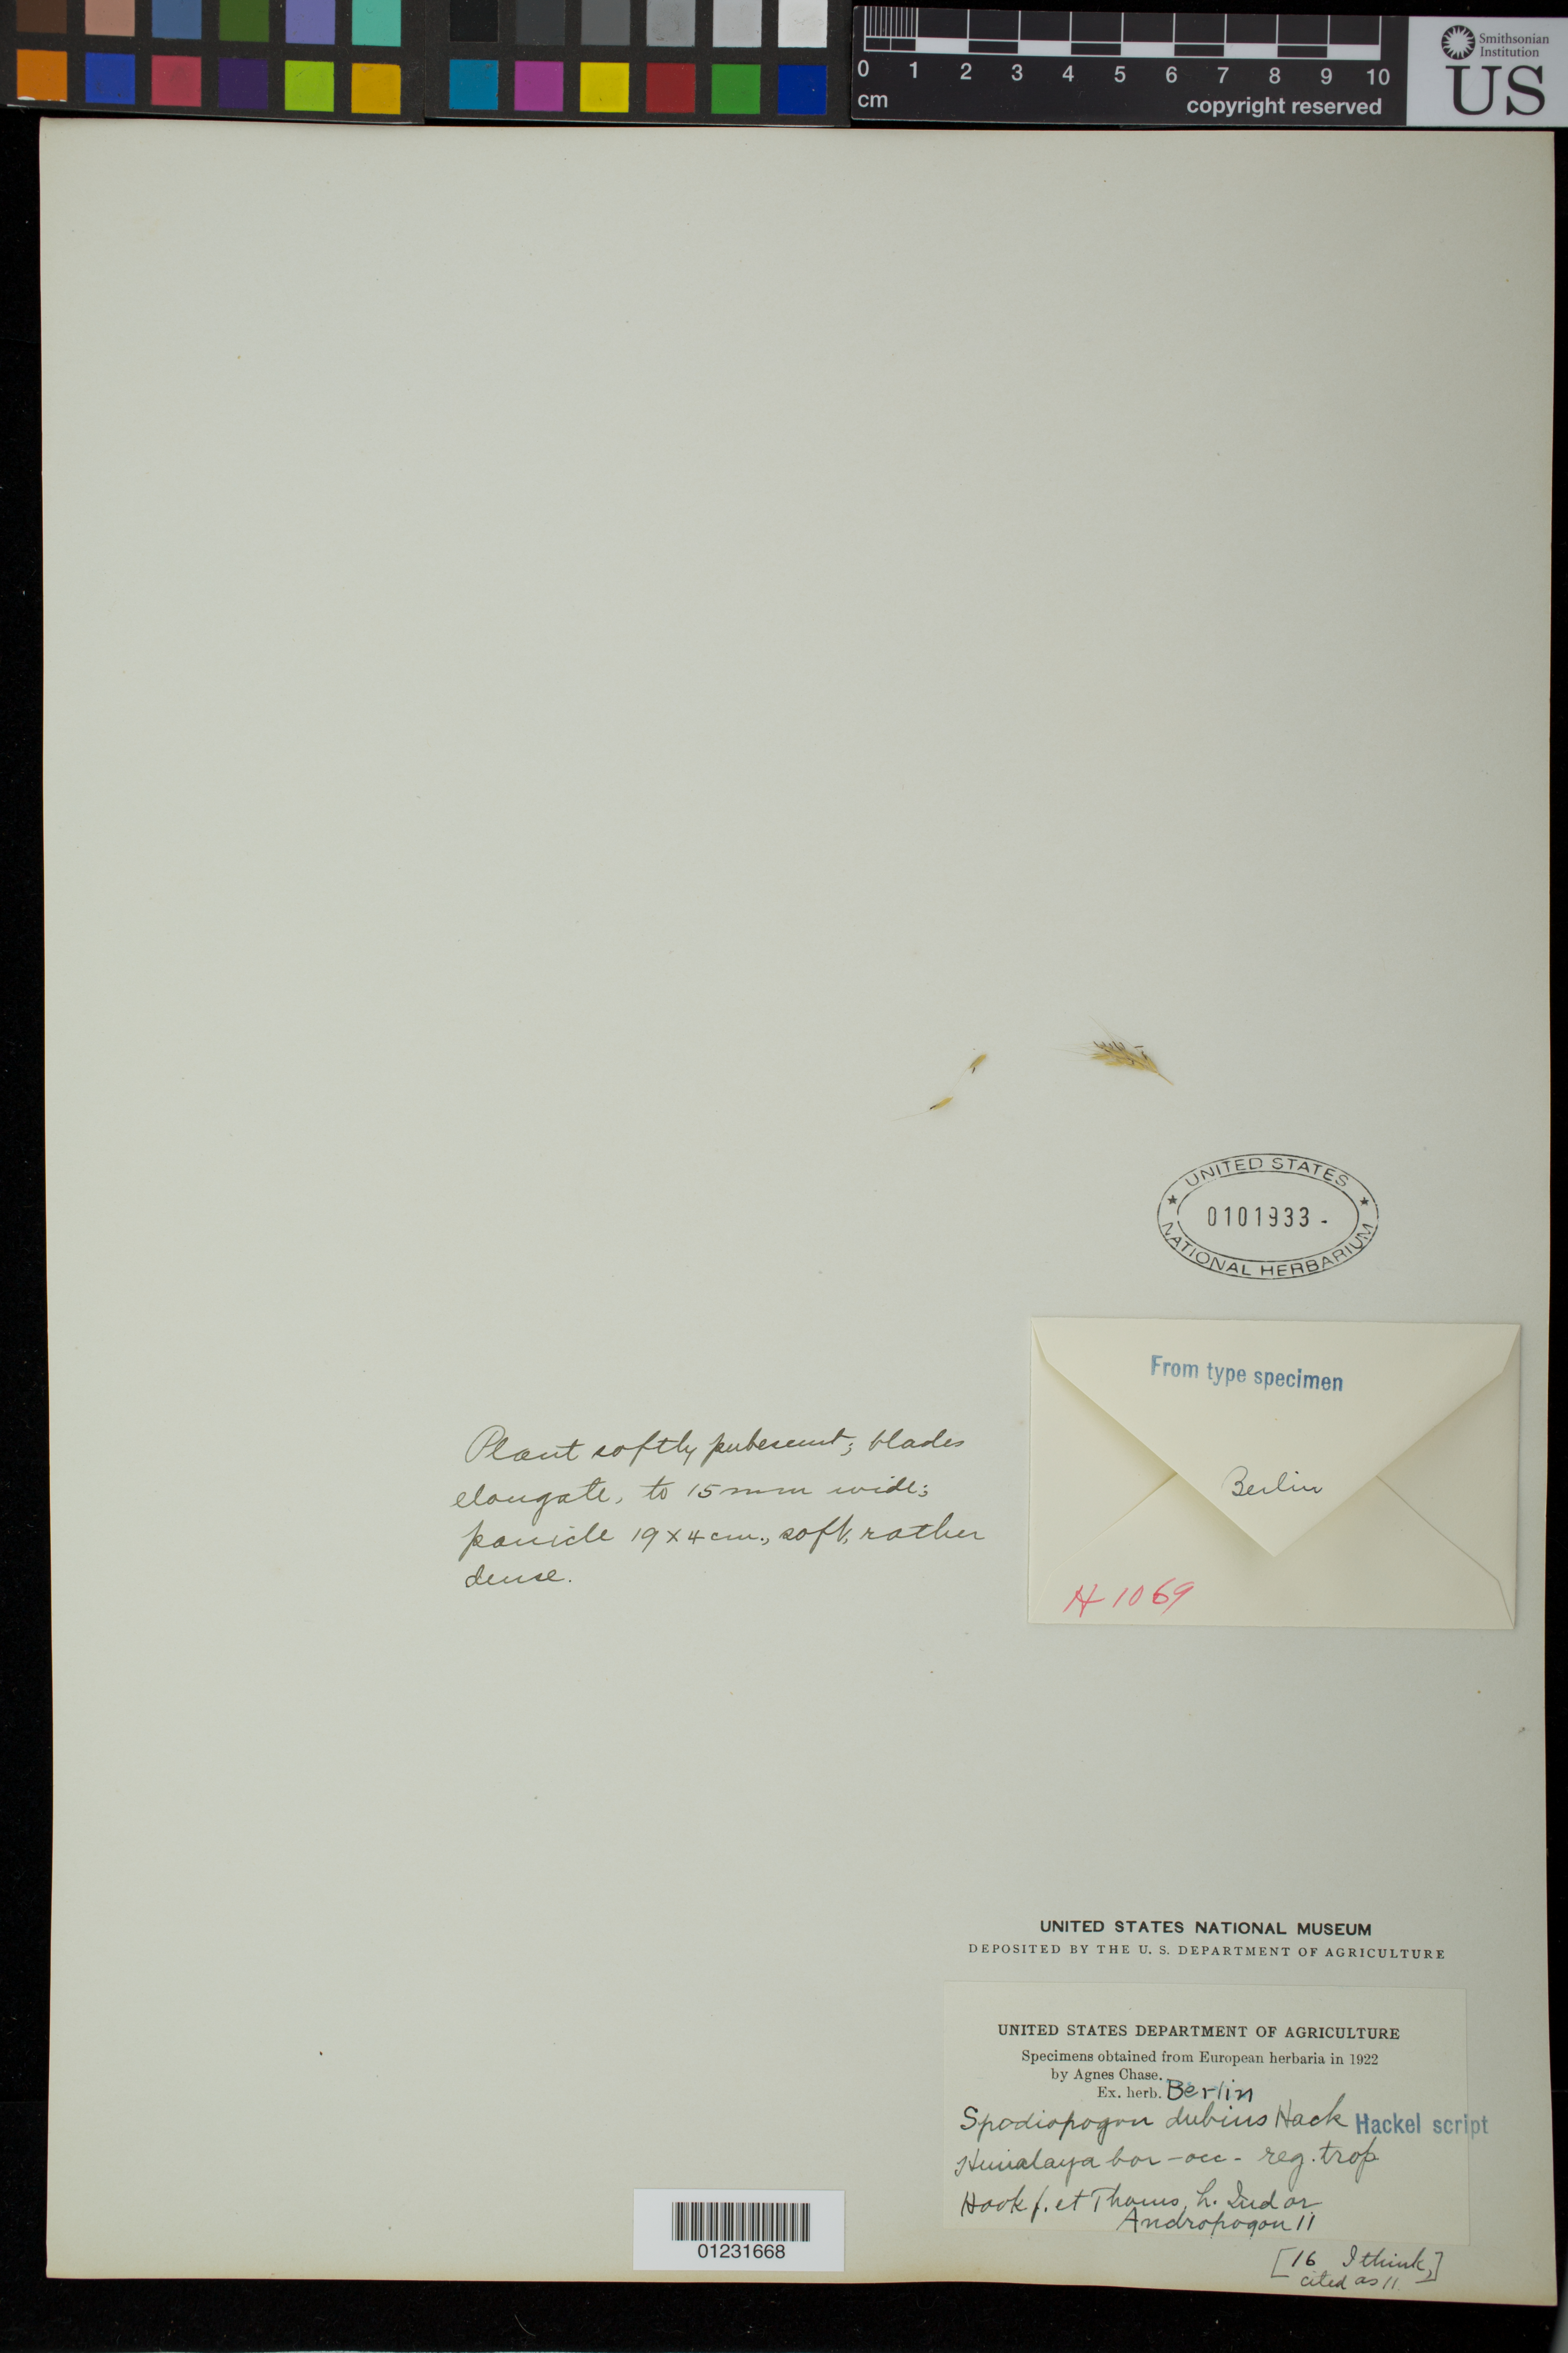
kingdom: Plantae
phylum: Tracheophyta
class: Liliopsida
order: Poales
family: Poaceae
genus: Spodiopogon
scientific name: Spodiopogon dubius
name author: Hack.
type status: Isotype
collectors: -. Hooker & Thompson, --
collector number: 11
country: India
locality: Himalayae bor-occ reg trop.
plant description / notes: Fragmentary material of type specimen ex herb. Berlin.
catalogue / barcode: US 101933